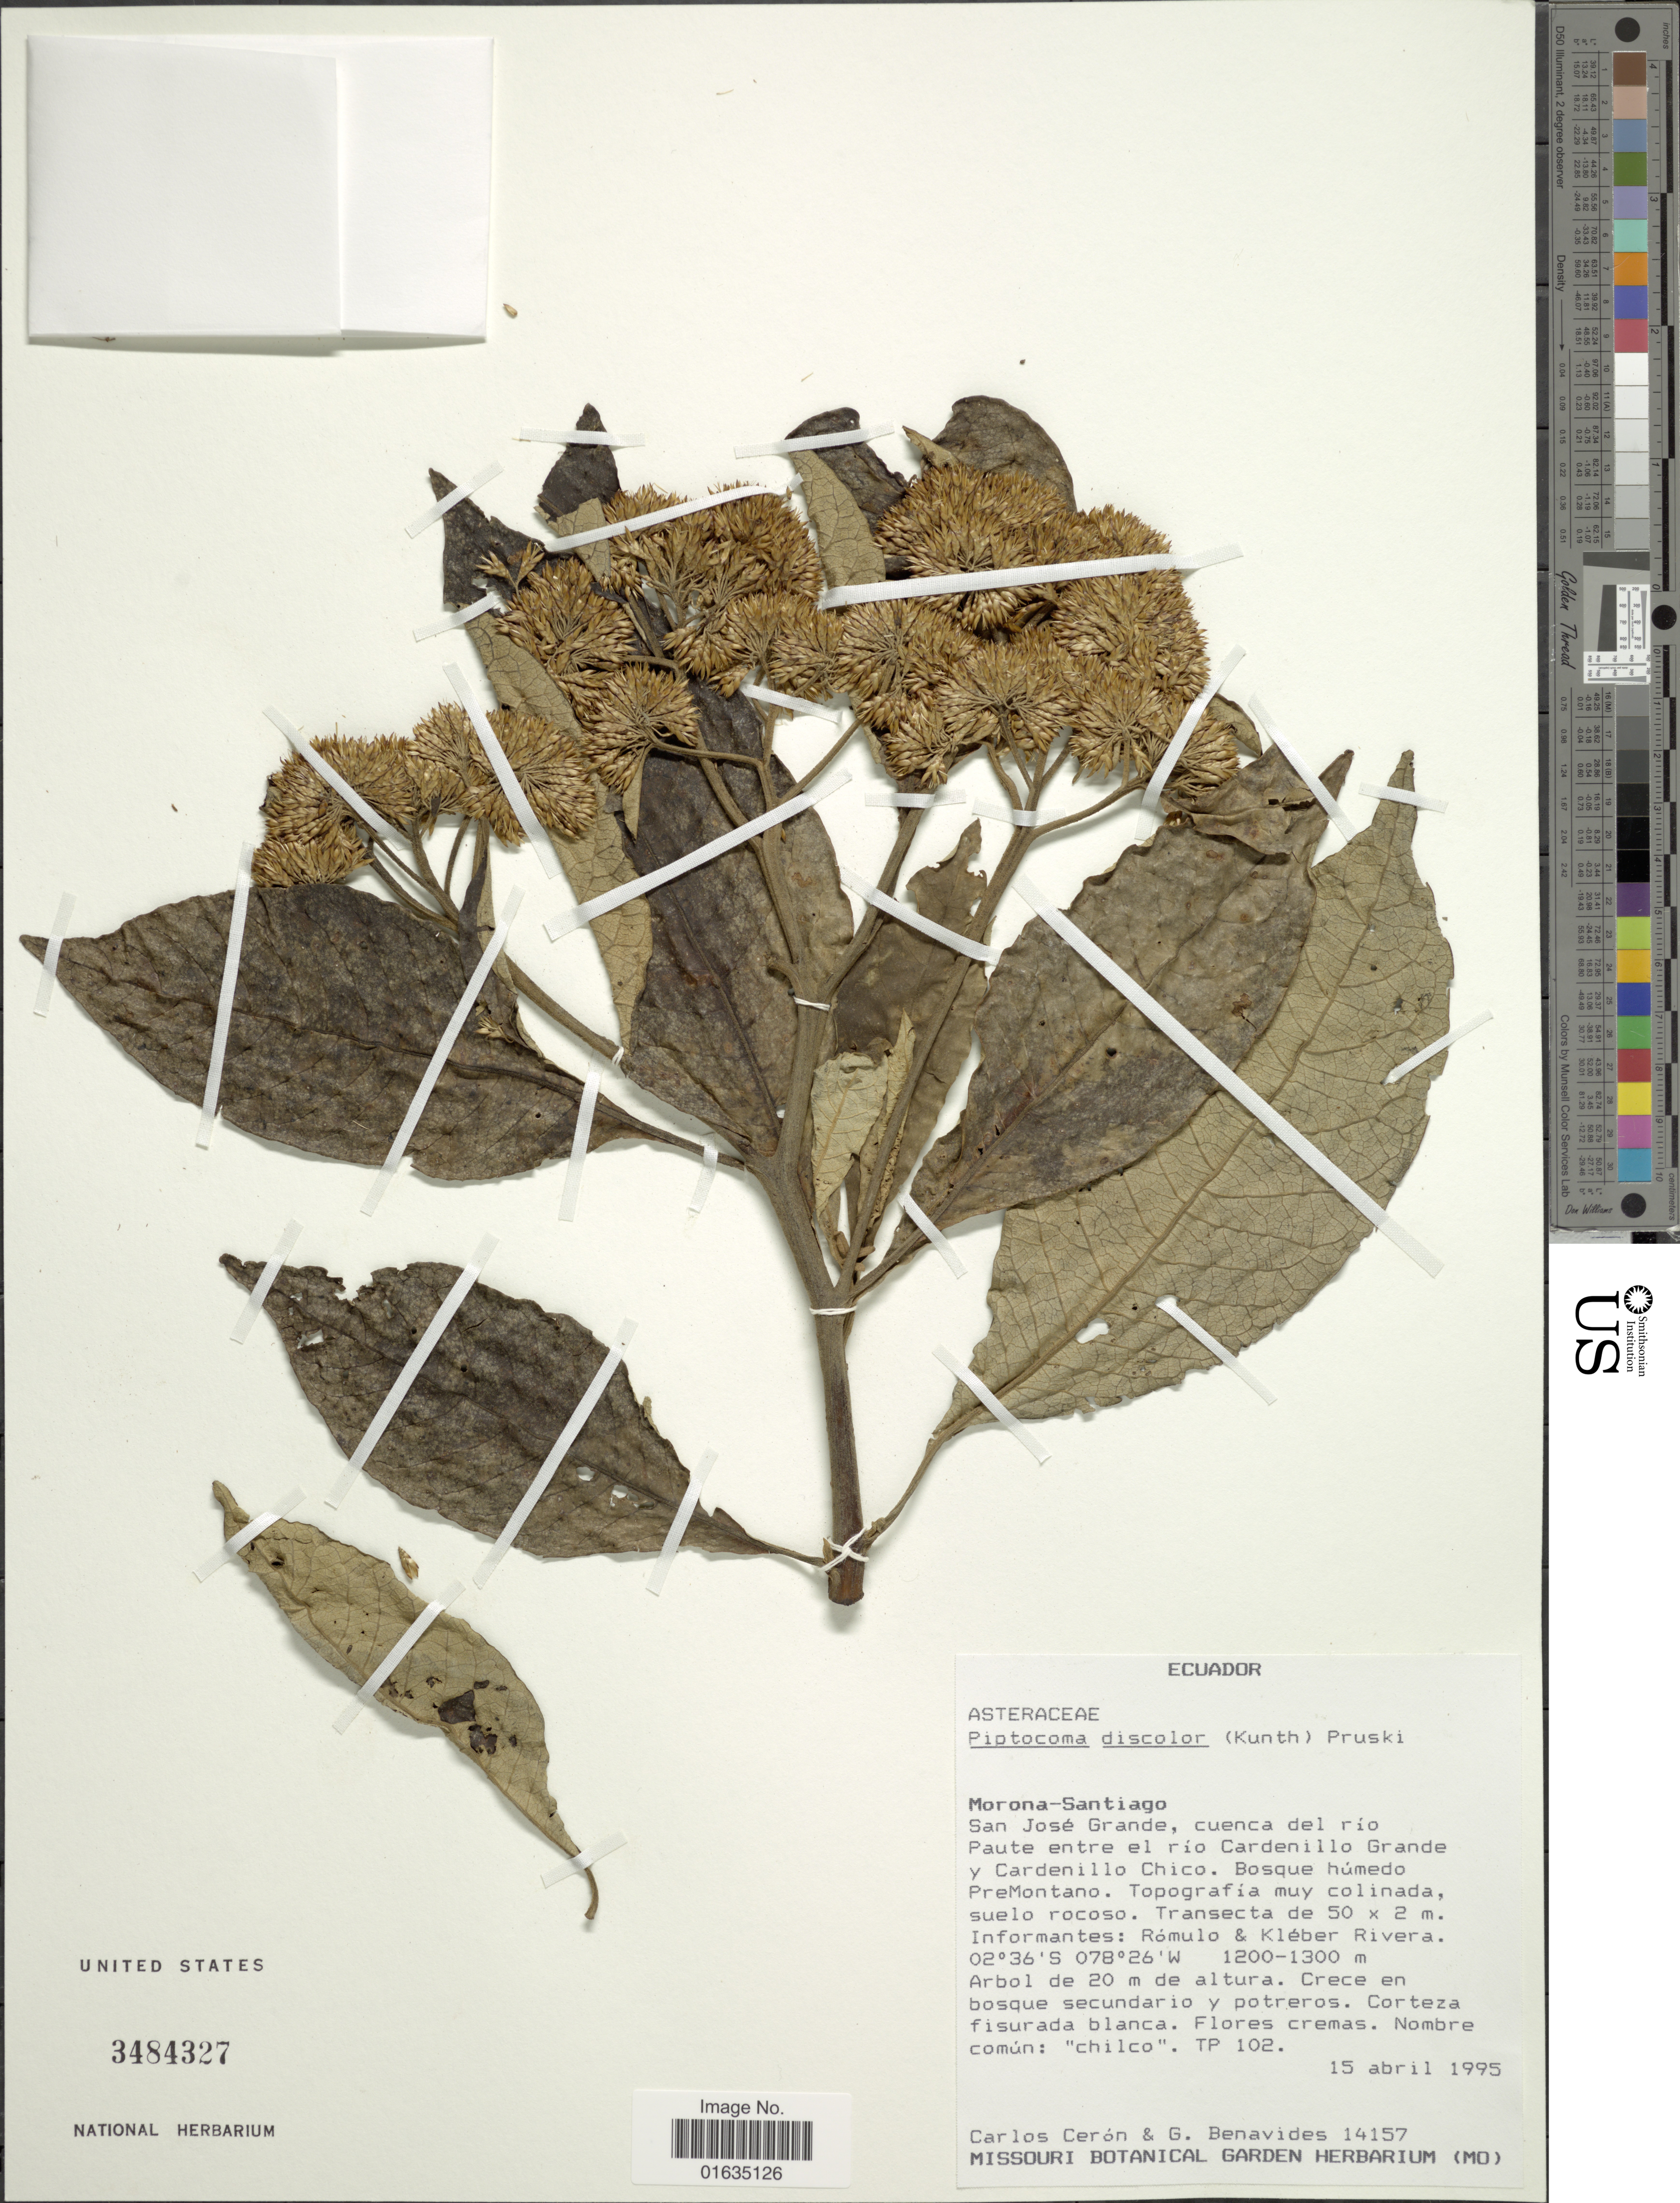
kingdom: Plantae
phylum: Tracheophyta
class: Magnoliopsida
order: Asterales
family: Asteraceae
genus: Pollalesta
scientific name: Pollalesta discolor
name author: (Kunth) Aristeg.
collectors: C. E. Cerón M. & G. Benavides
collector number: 14157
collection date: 1995-04-15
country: Ecuador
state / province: Morona-Santiago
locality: San Jose Grande, cuenca del rio Paute entre el rio Cardenillo Grande y Cardenillo Chico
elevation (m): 1200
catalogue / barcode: US 3484327